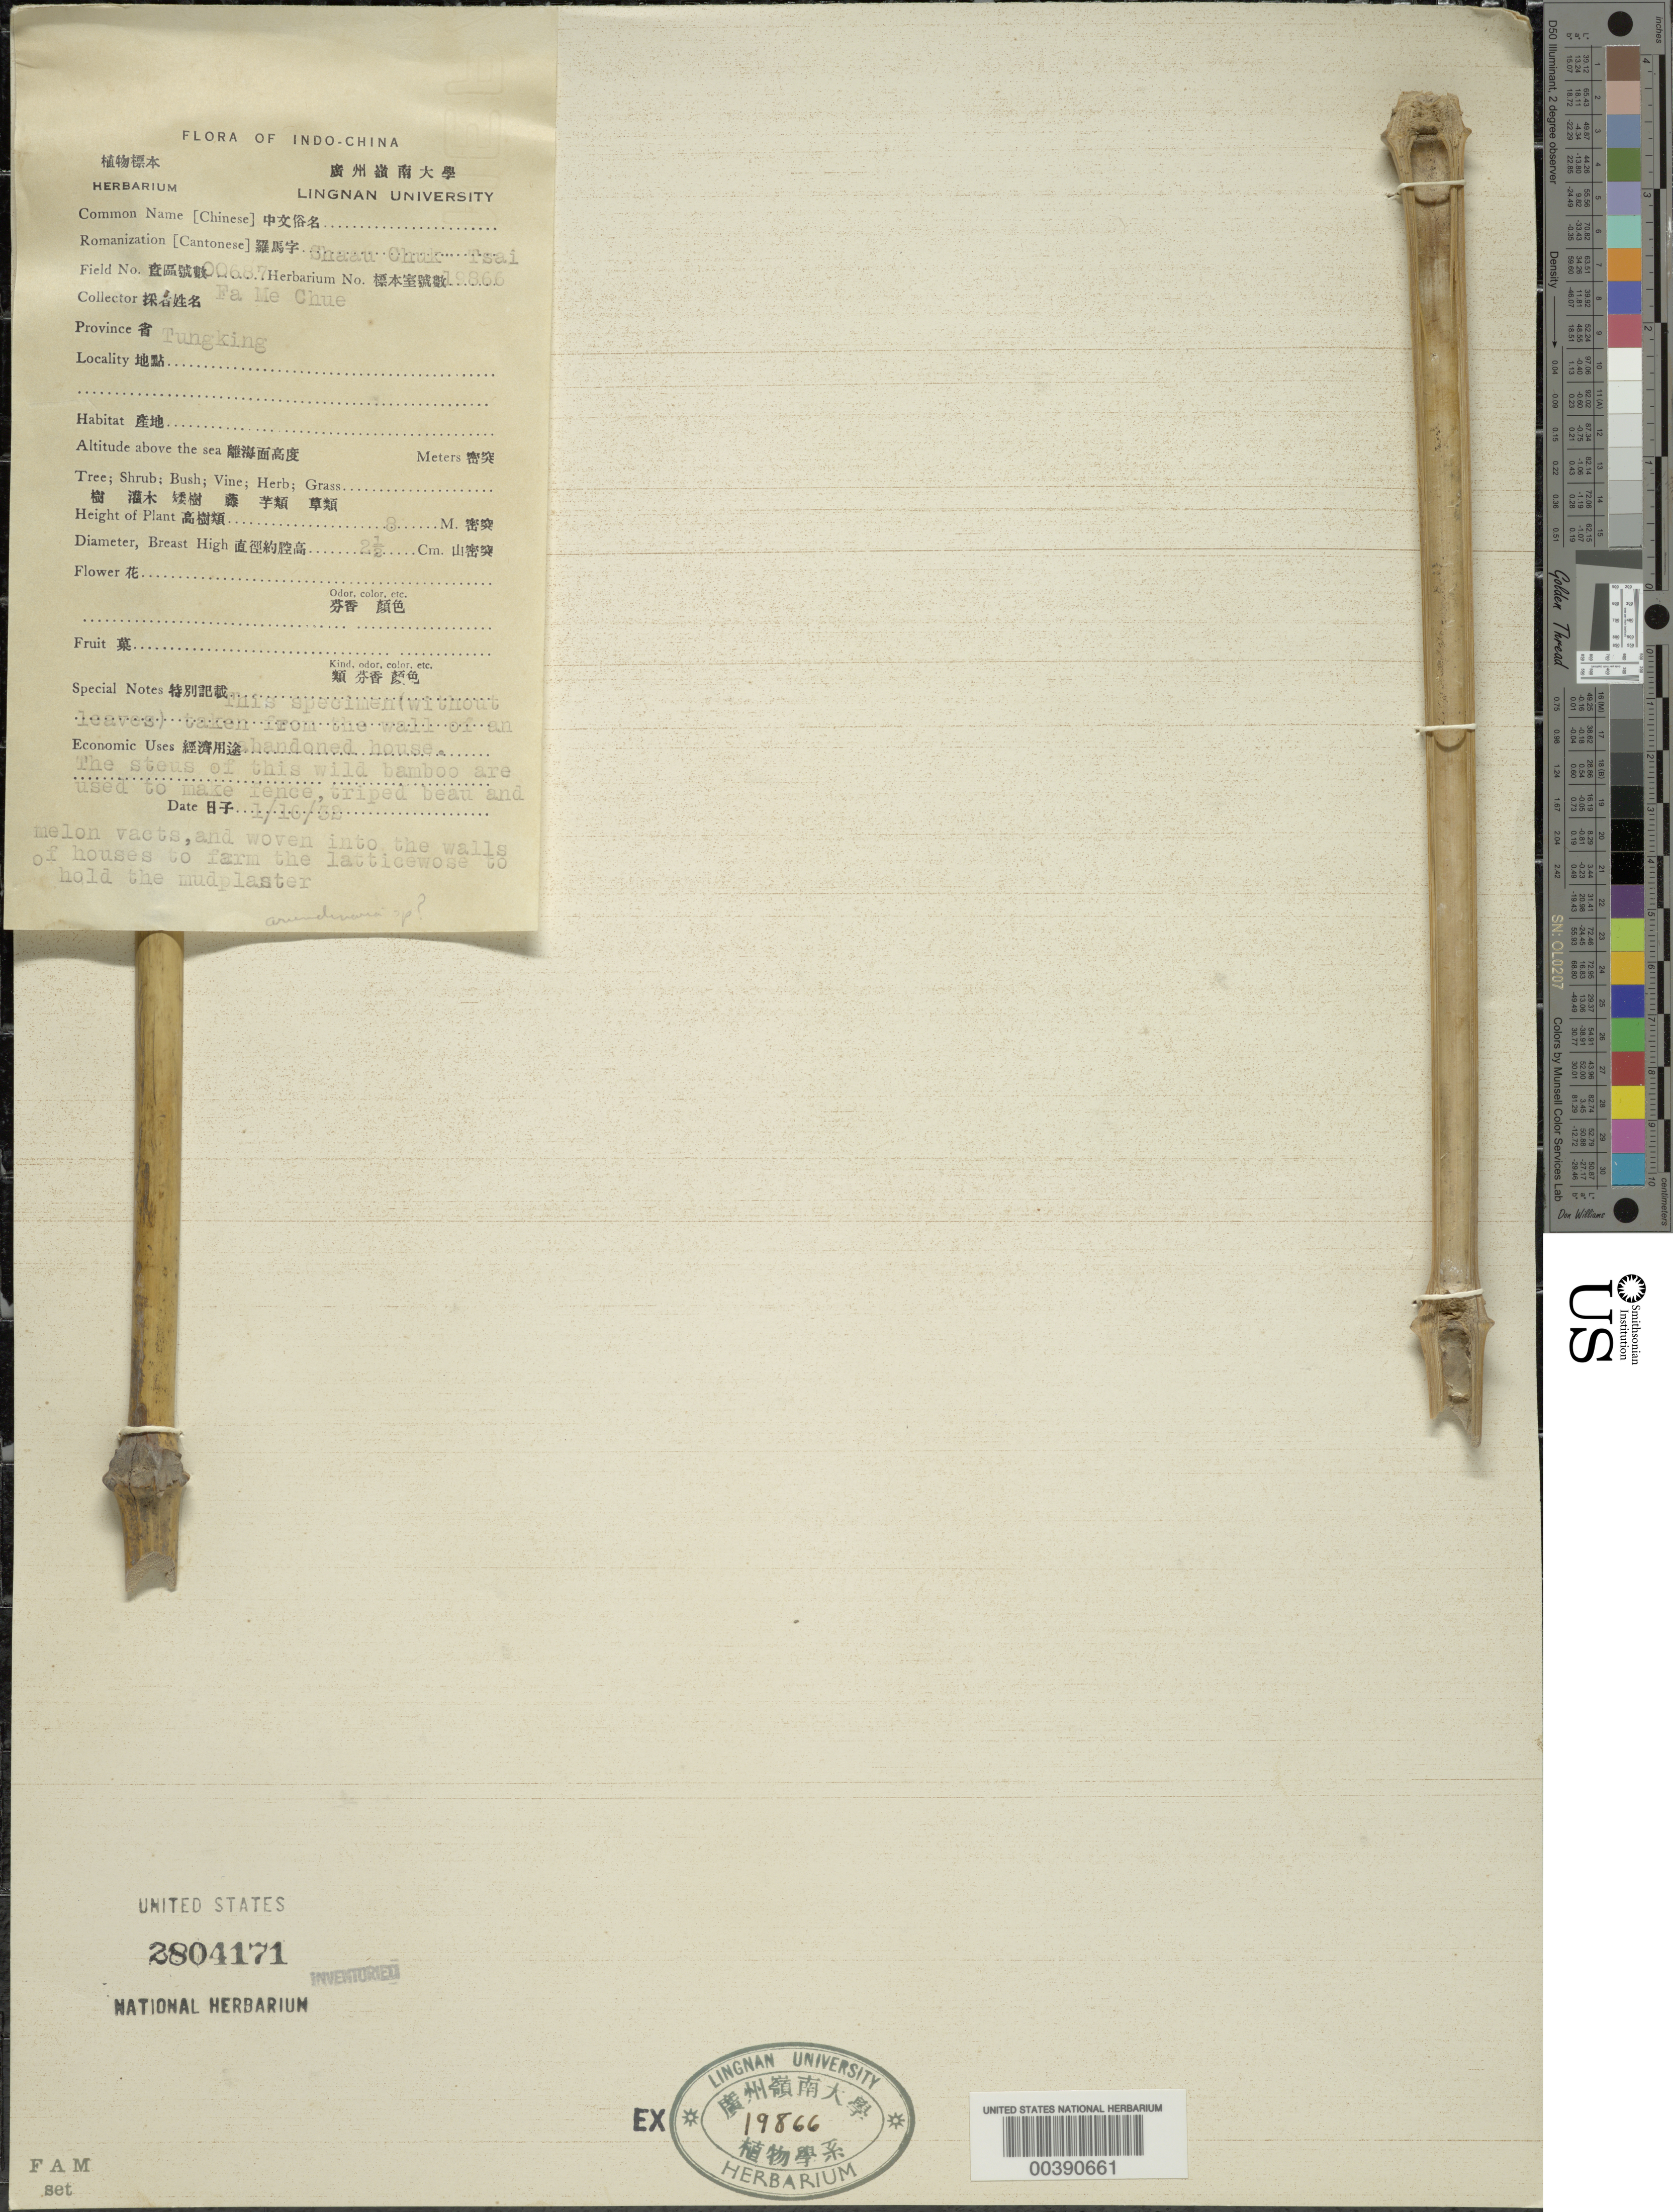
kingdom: Plantae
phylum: Tracheophyta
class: Liliopsida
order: Poales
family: Poaceae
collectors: F. A. McClure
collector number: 687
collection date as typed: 16 Jan 1932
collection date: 1932-01-16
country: China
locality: Tungking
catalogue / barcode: US 2804171